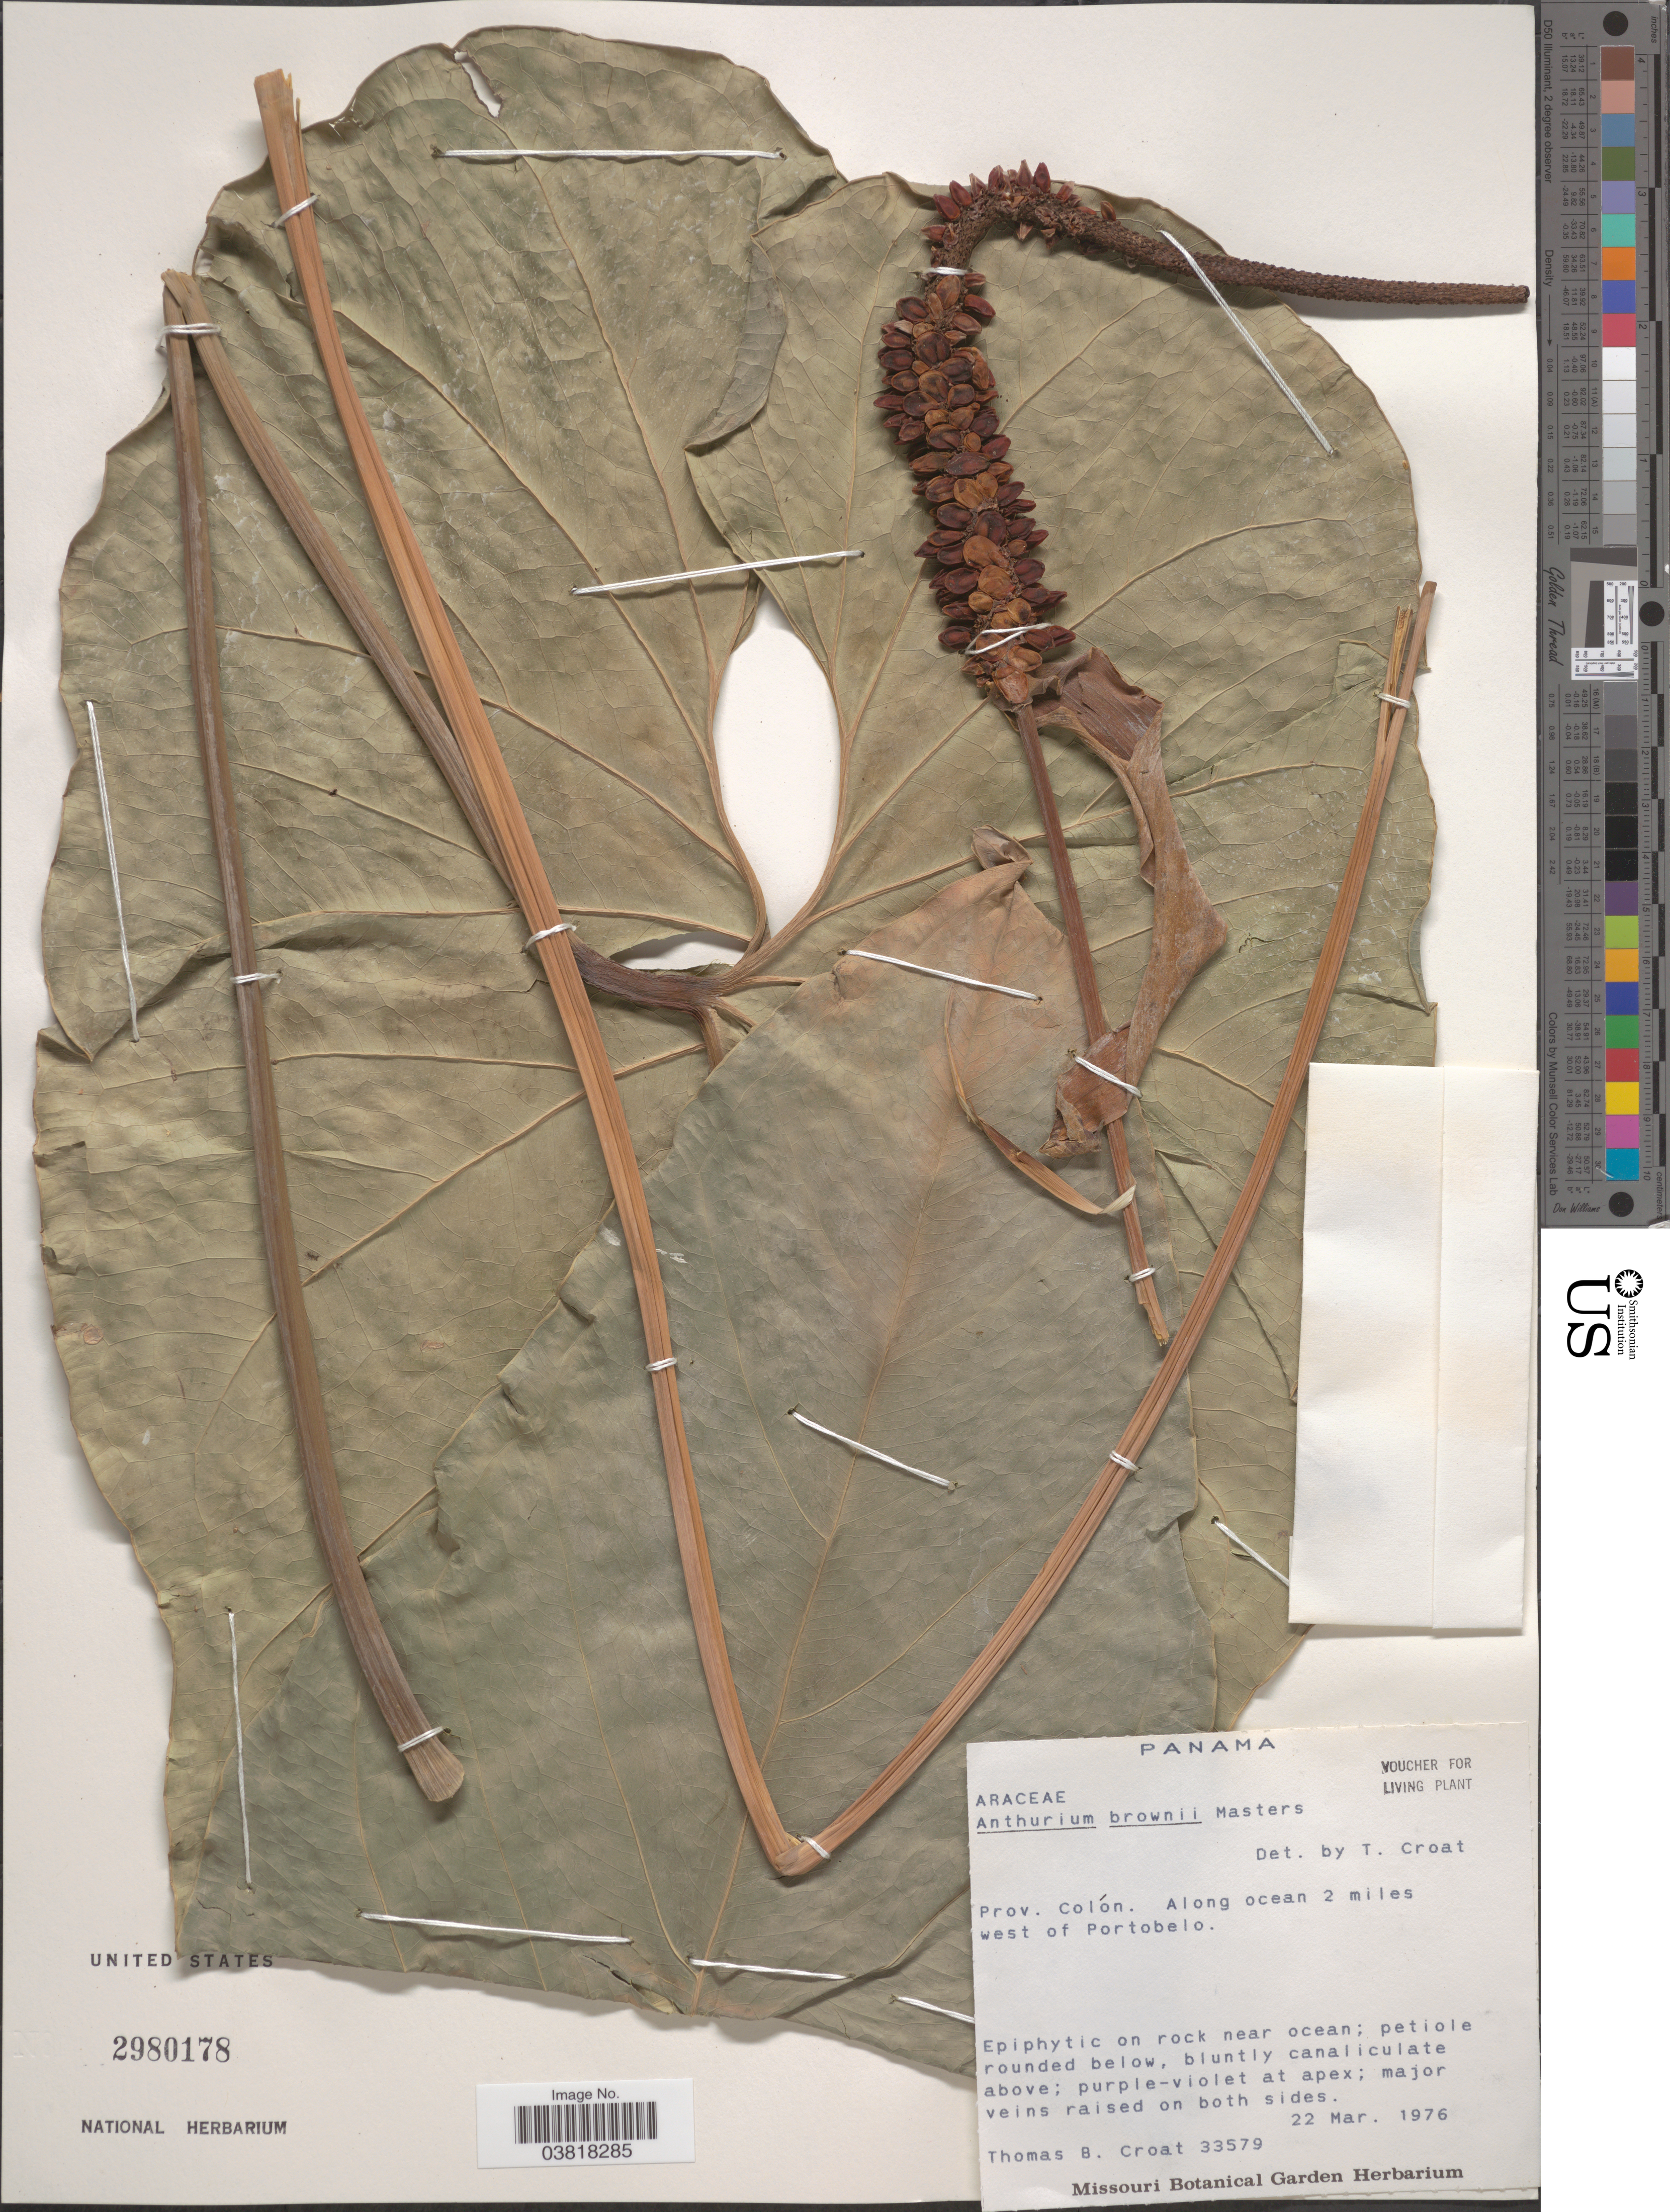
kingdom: Plantae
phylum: Tracheophyta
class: Liliopsida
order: Alismatales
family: Araceae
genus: Anthurium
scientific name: Anthurium brownii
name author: Mast.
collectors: T. B. Croat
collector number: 33579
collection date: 1976-03-22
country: Panama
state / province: Colón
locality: Along ocean 2 miles west of Portobelo.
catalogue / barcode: US 2980178